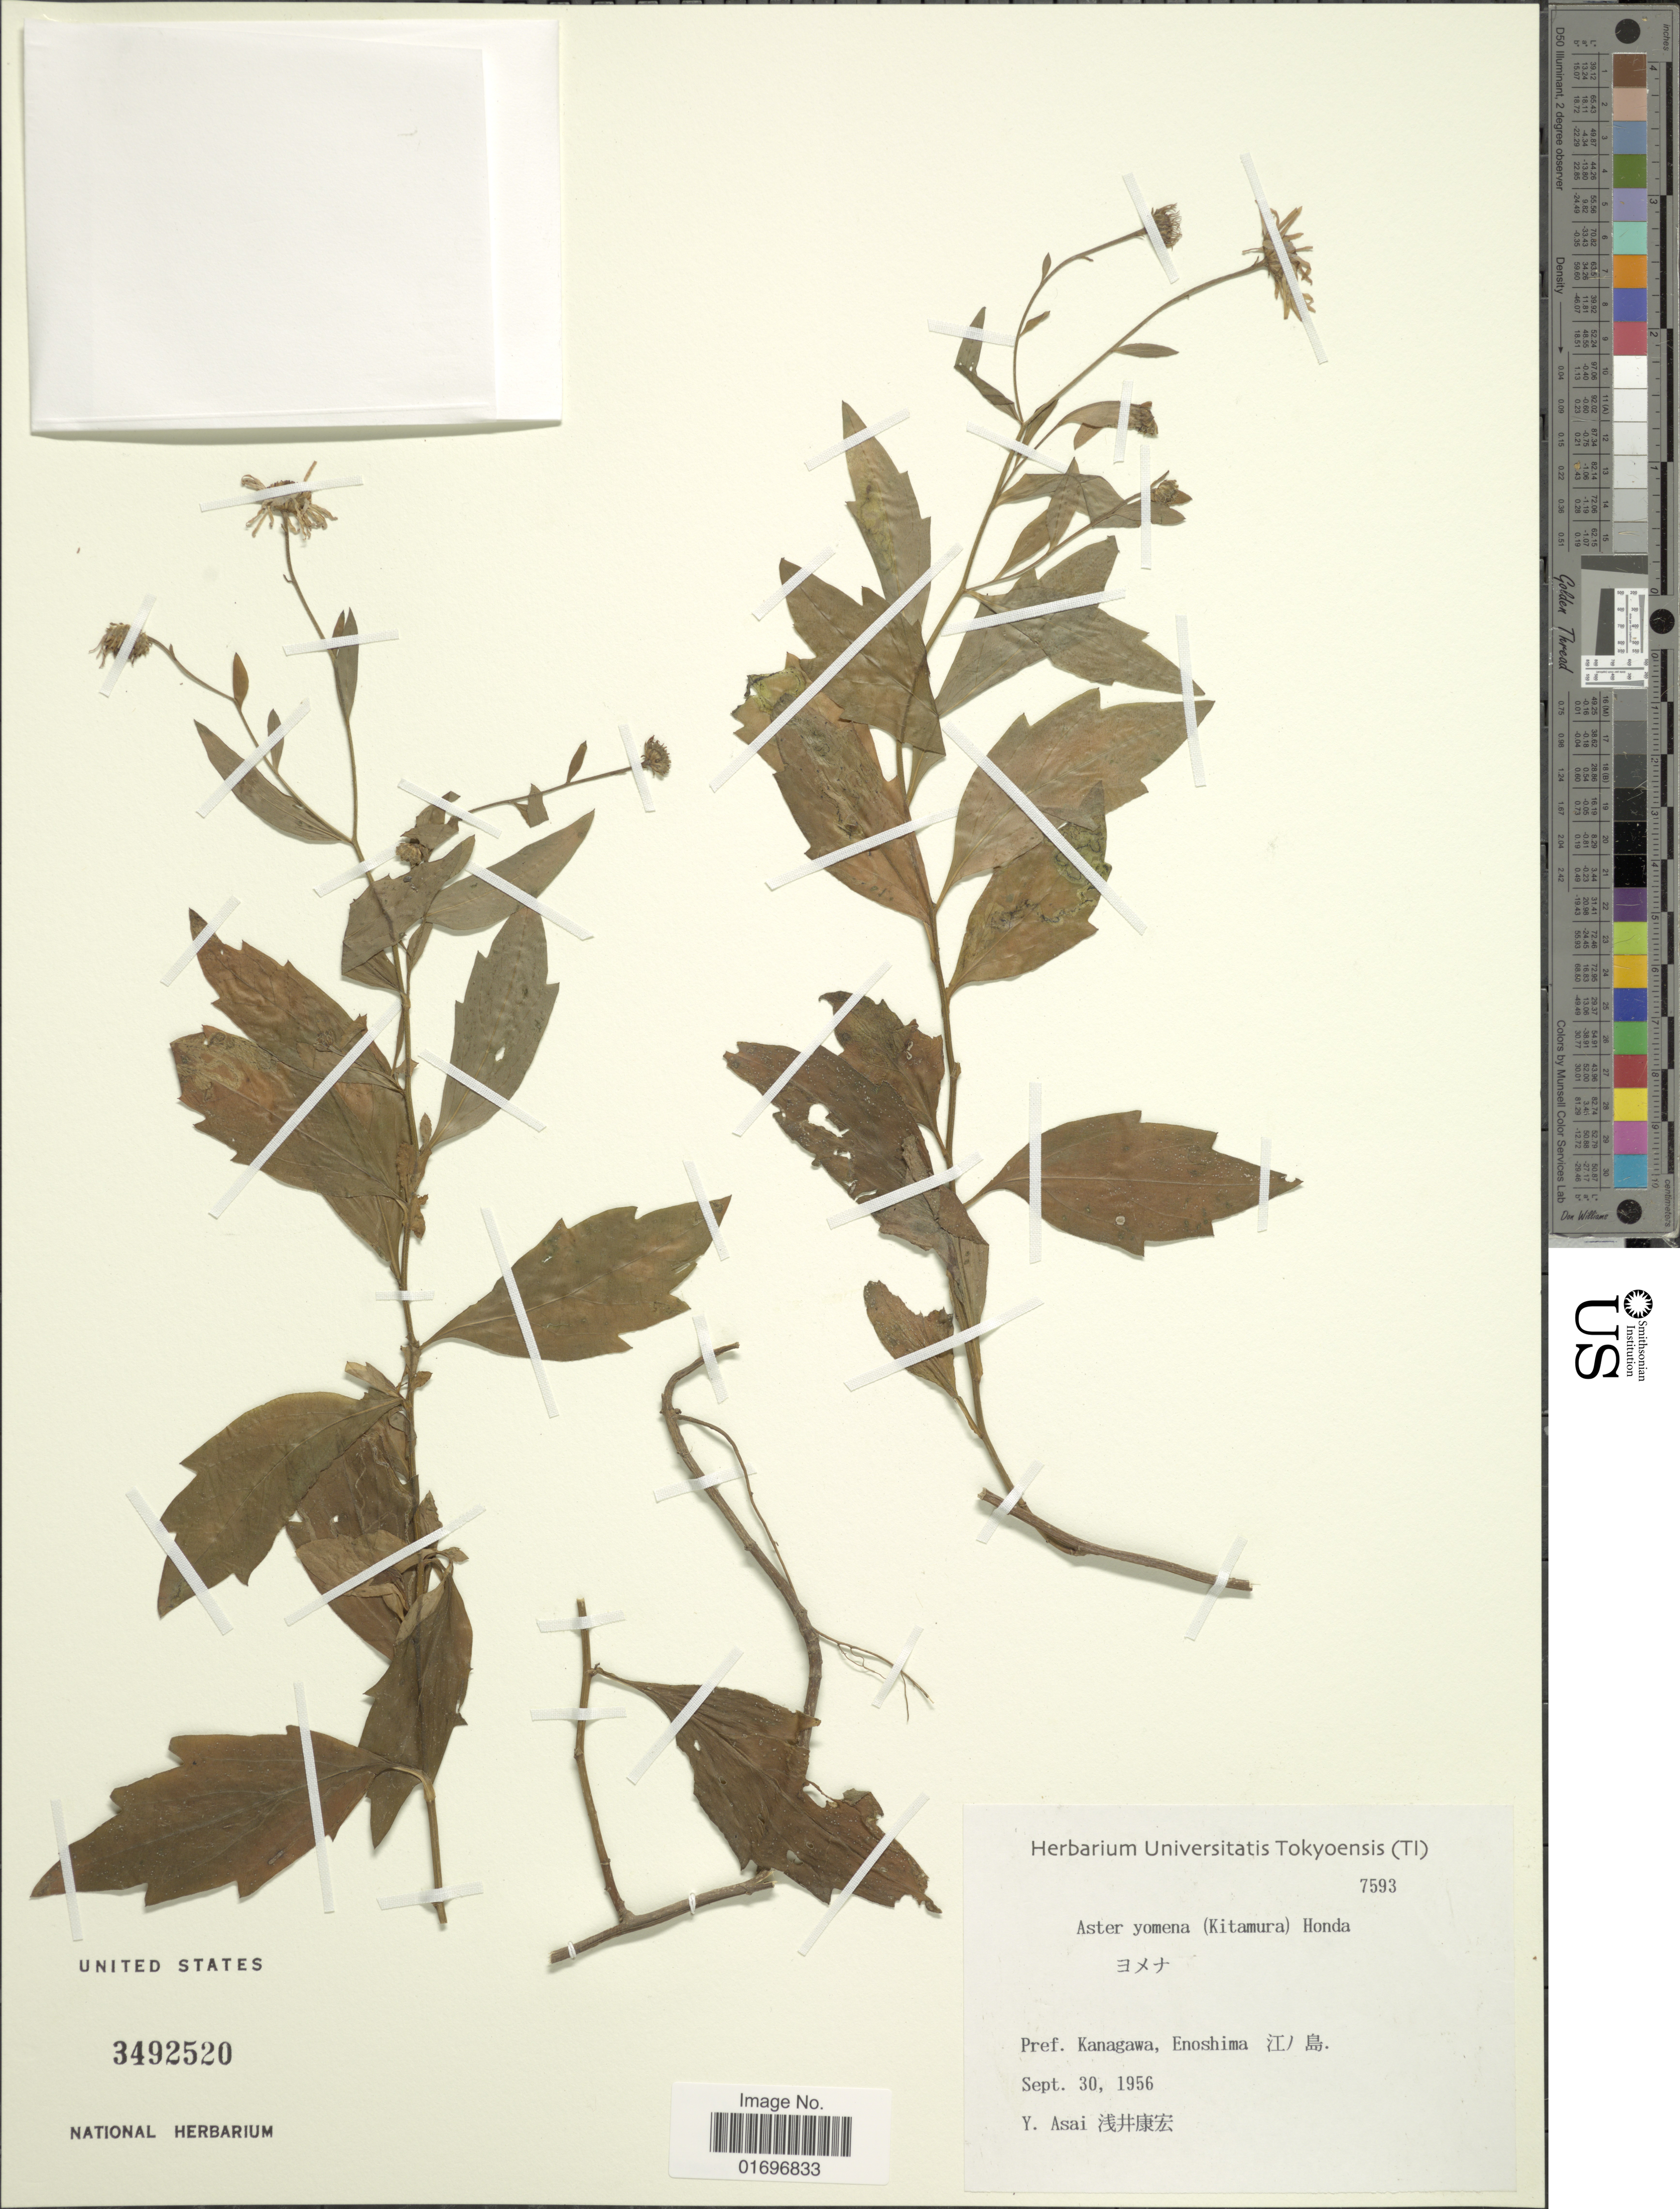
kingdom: Plantae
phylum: Tracheophyta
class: Magnoliopsida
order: Asterales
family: Asteraceae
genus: Aster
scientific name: Aster yomena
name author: (Kitam.) Honda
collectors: Y. Asai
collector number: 7593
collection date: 1956-09-30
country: Japan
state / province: Kanagawa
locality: Pref. Kanagawa, Enoshima [Foreign script]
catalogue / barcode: US 3492520